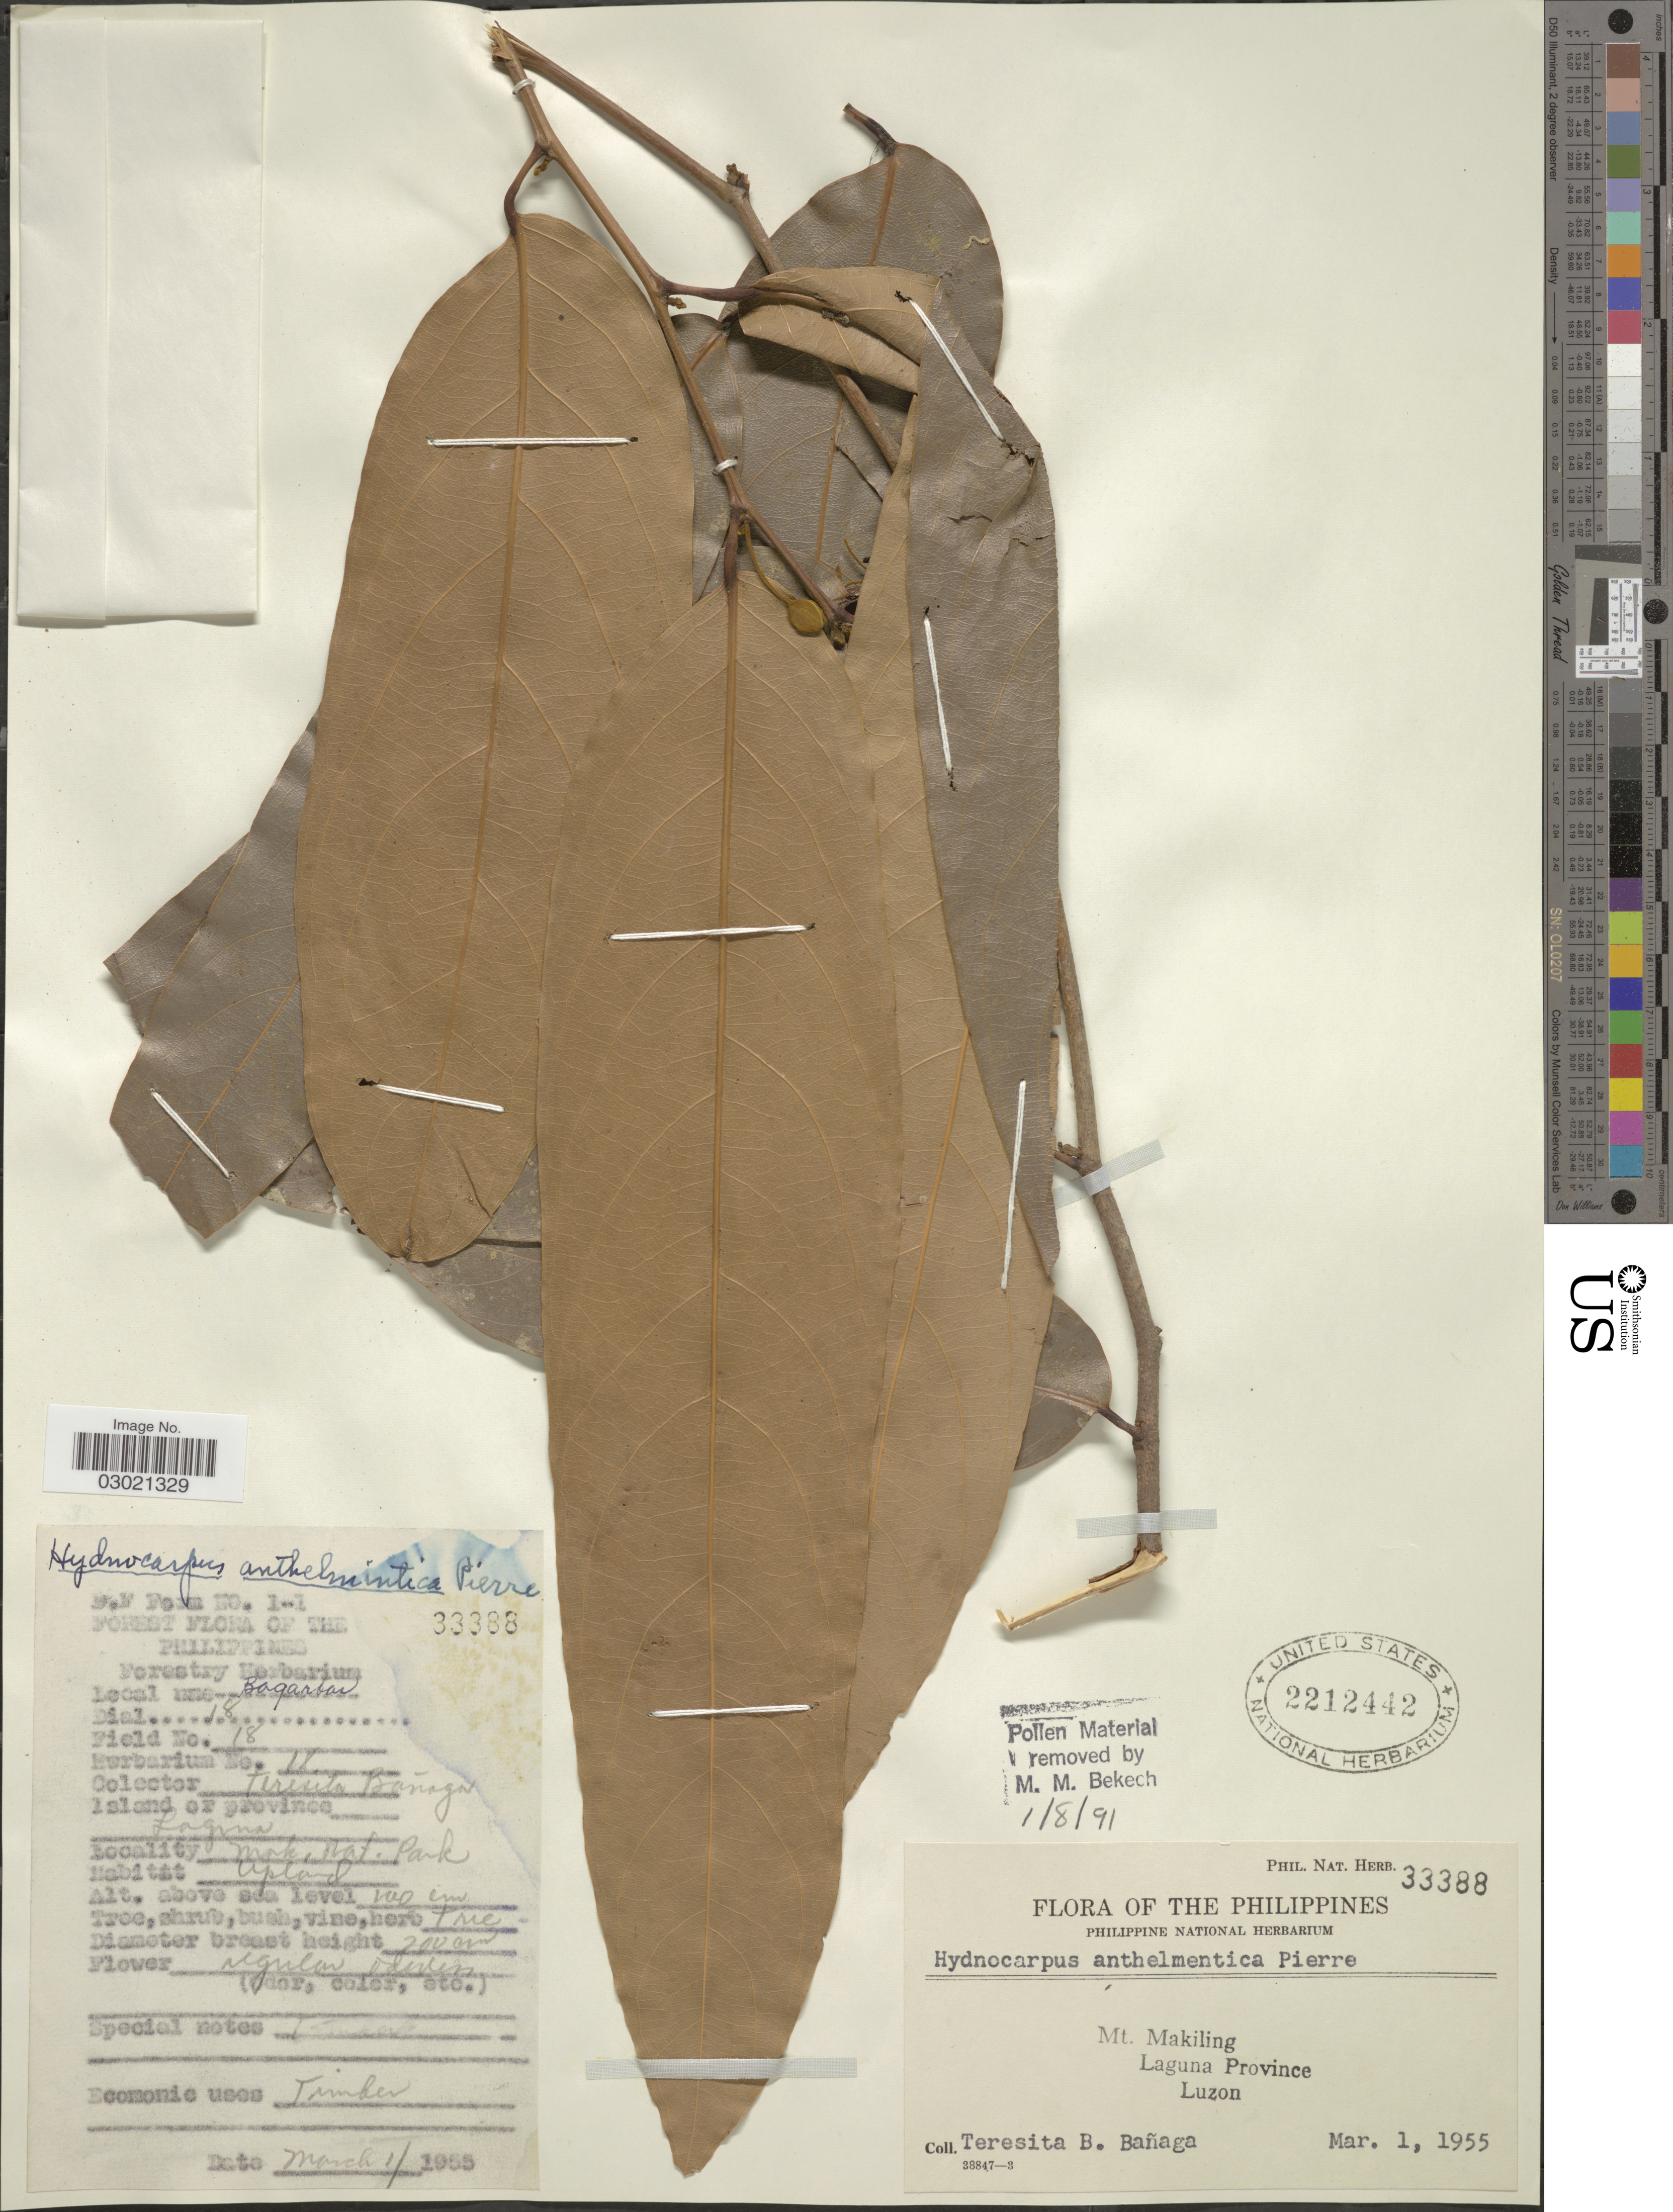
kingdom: Plantae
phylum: Tracheophyta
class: Magnoliopsida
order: Malpighiales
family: Achariaceae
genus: Hydnocarpus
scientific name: Hydnocarpus anthelminthicus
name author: Pierre ex Gagnep.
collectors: T. Banaga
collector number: Phil. Nat. Herb. 33388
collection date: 1955-03-01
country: Philippines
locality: Mt. Makiling, Laguna Province. Luzon.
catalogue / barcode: US 2212442